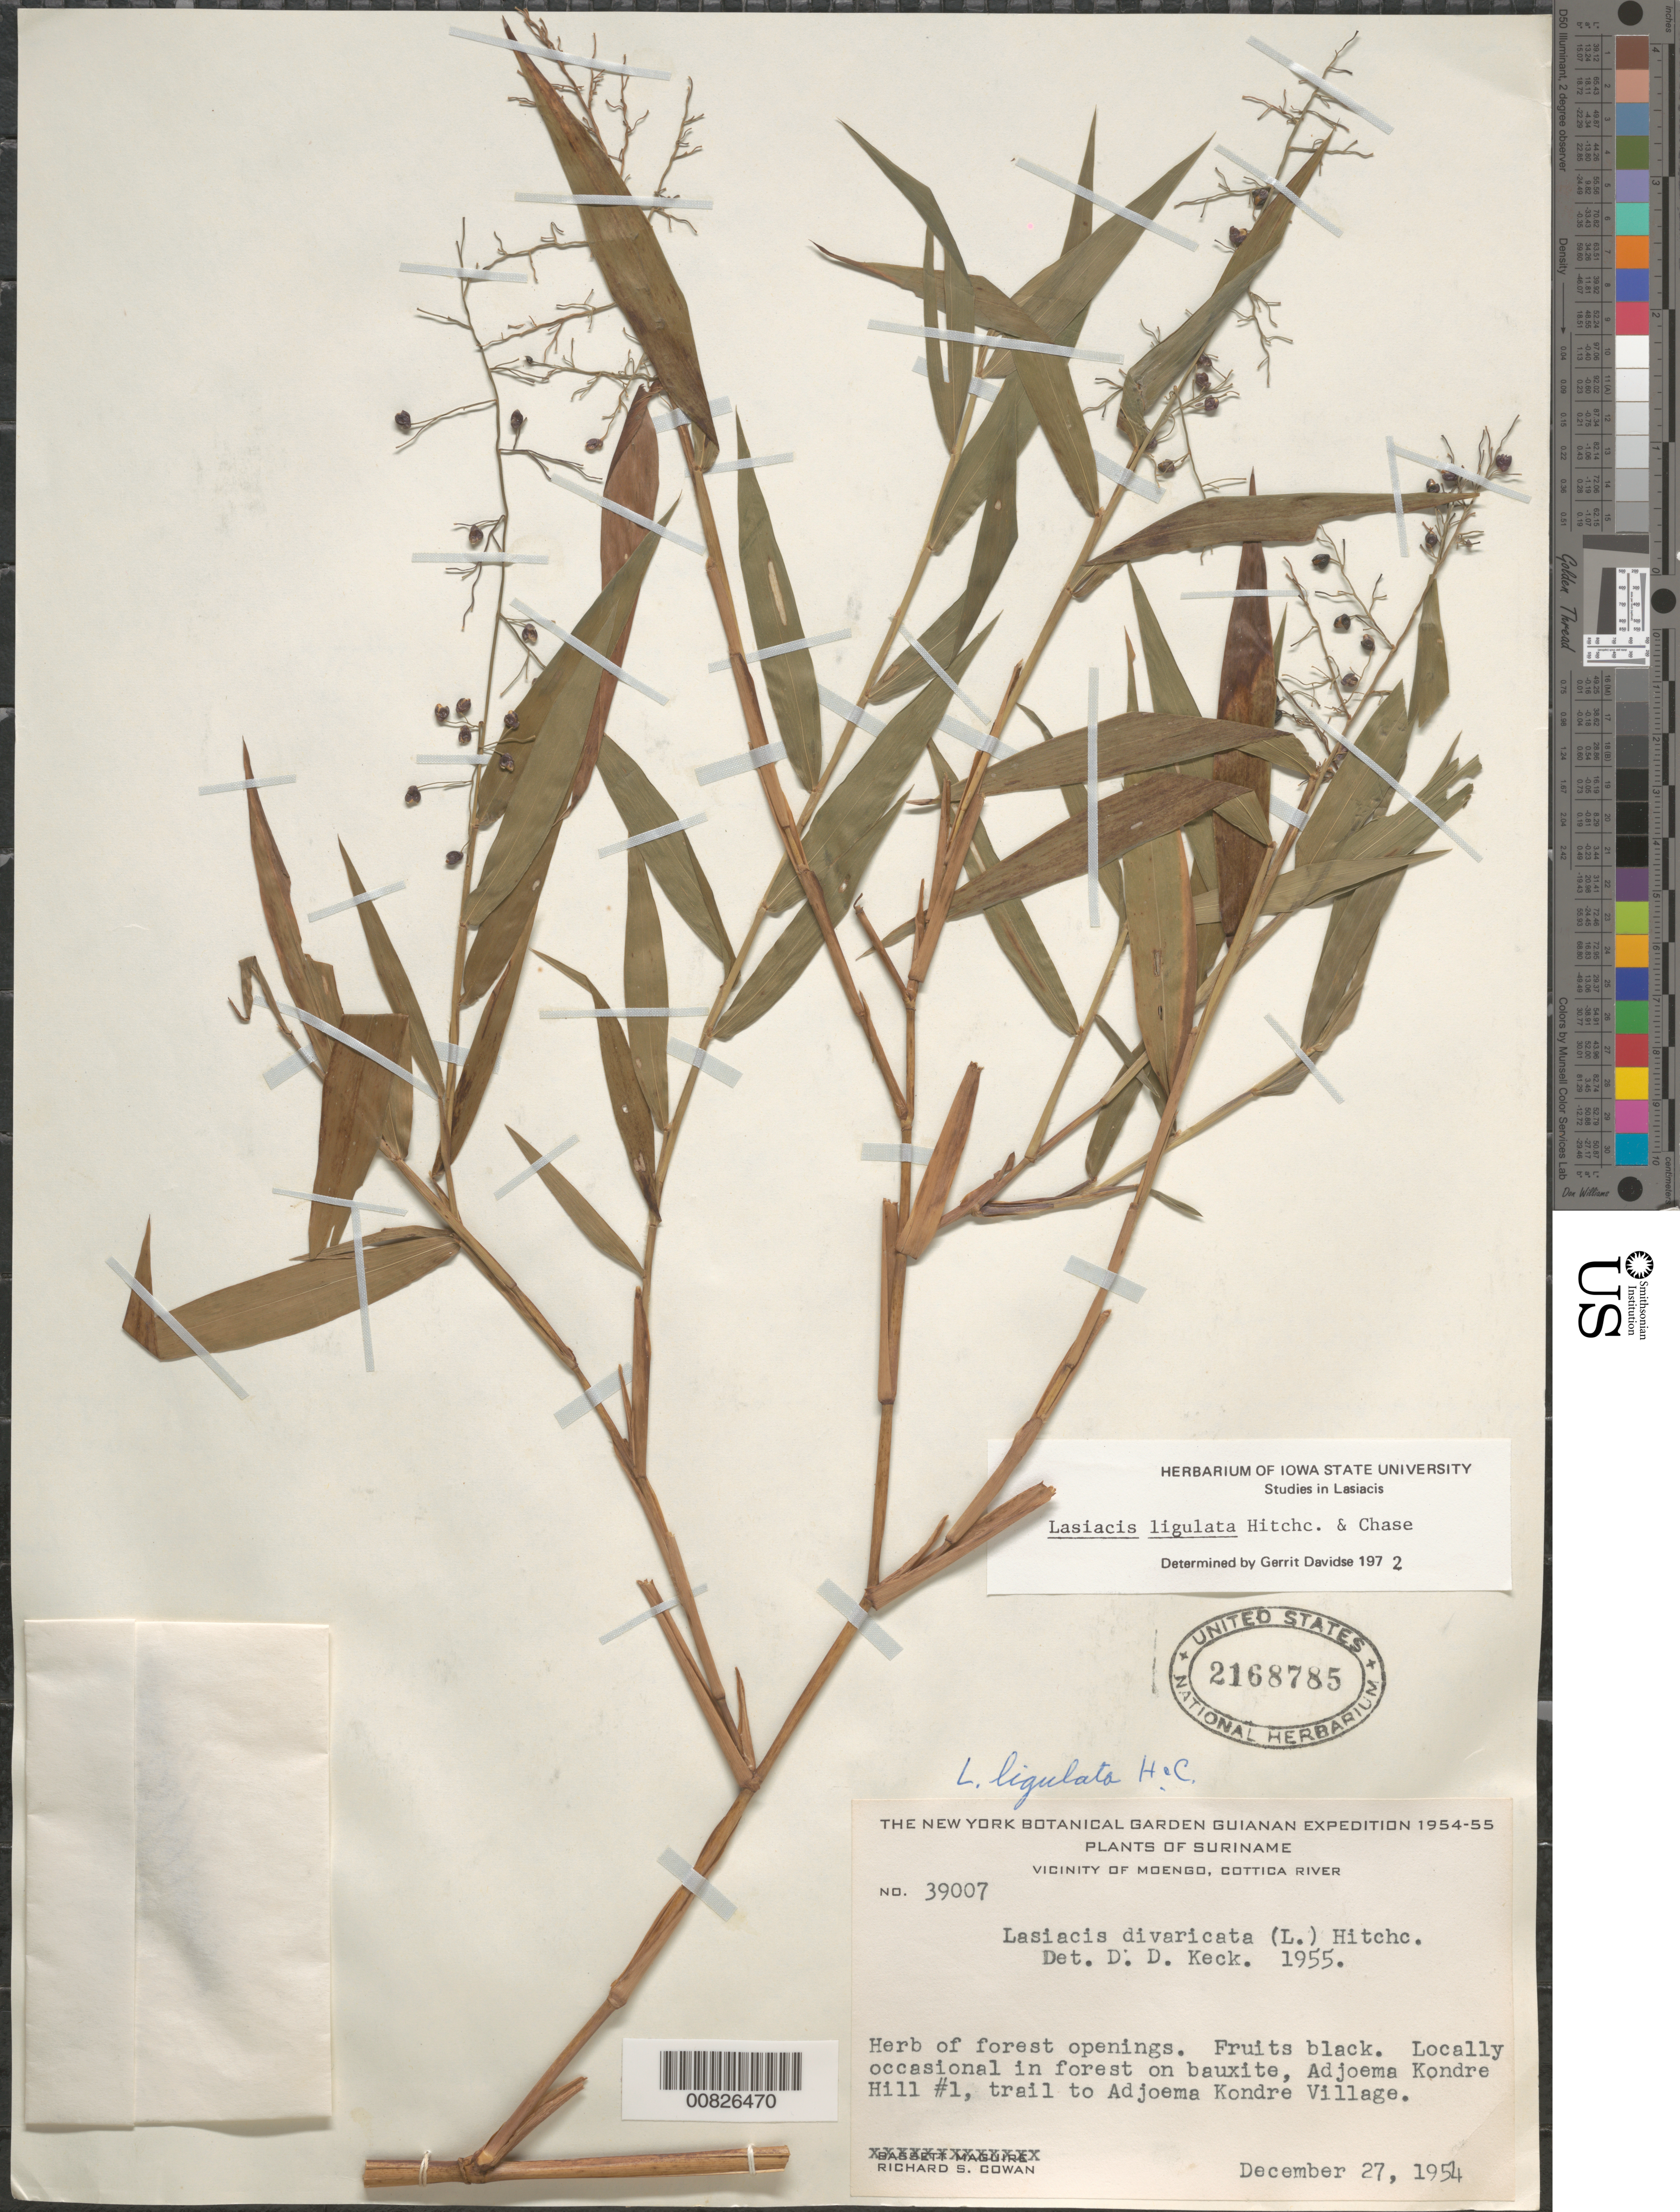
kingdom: Plantae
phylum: Tracheophyta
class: Liliopsida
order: Poales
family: Poaceae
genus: Lasiacis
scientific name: Lasiacis ligulata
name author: Hitchc. & Chase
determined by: Davidse, Gerrit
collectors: R. S. Cowan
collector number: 39007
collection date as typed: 27-Dec-54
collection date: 1954-12-27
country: Suriname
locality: Adjoema Kondre Hill #1, road to Adjoema Kondre Village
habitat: Forest openings; in forest on bauxite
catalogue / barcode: US 2168785